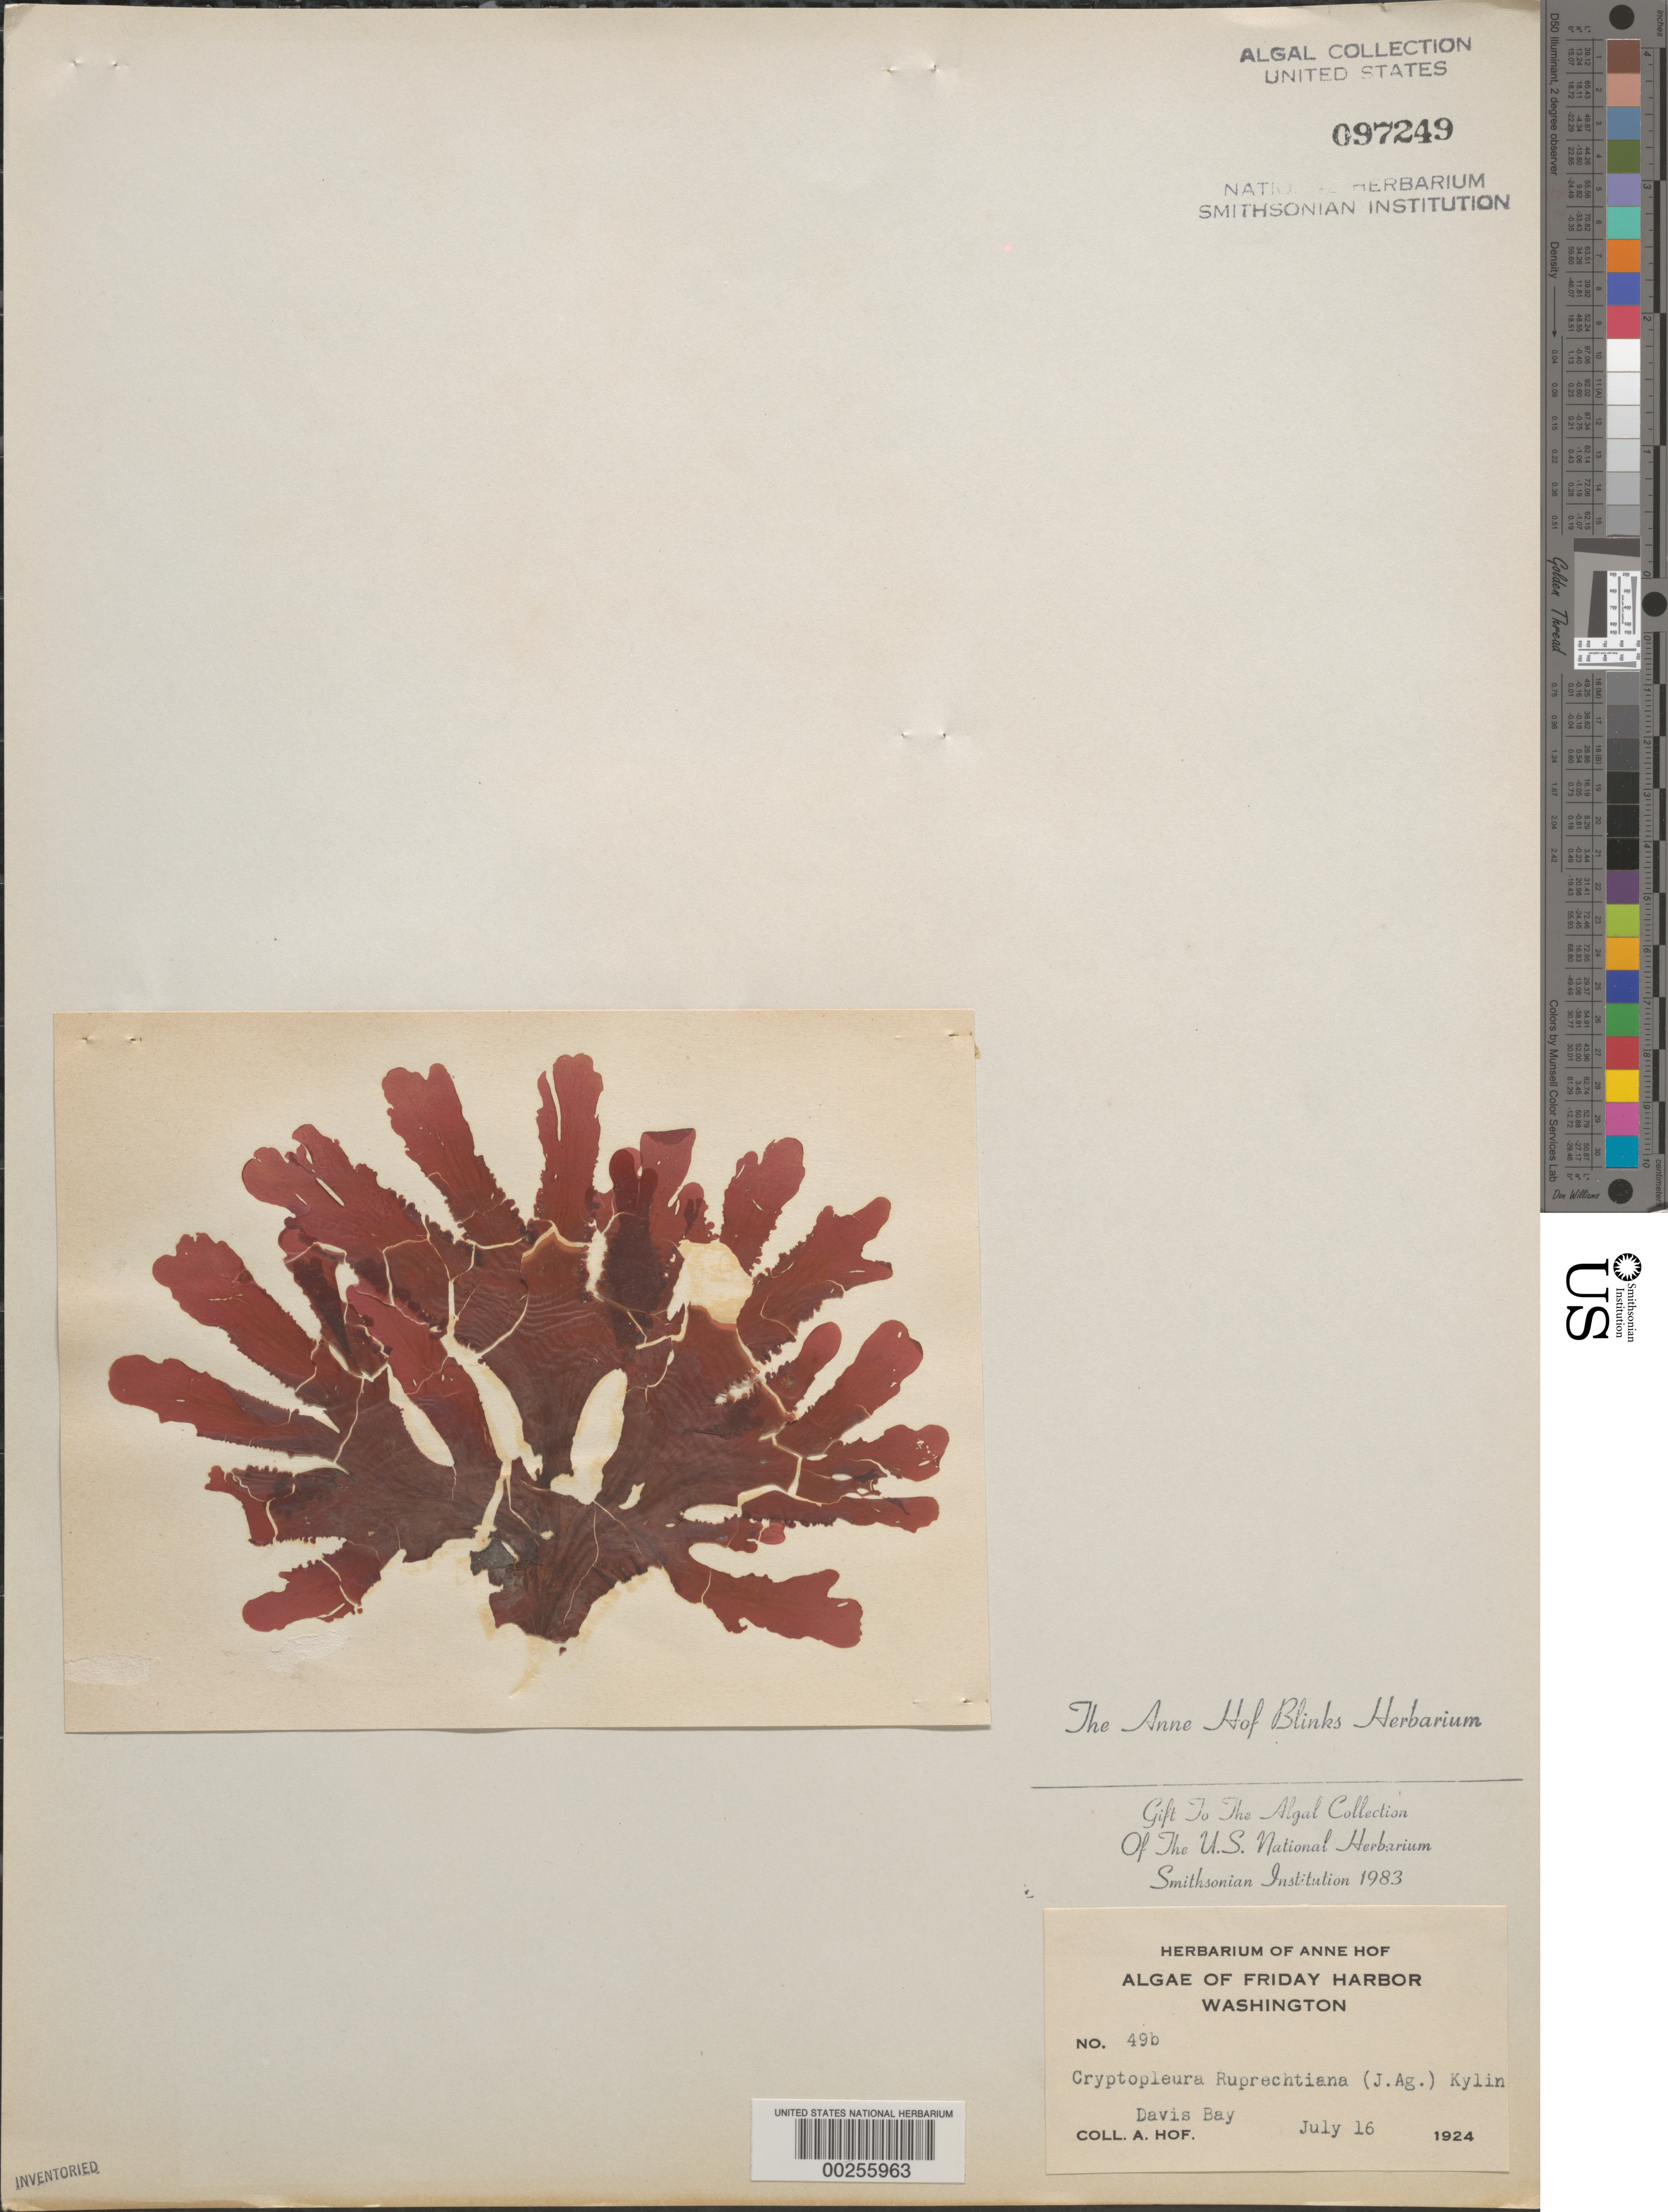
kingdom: Plantae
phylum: Rhodophyta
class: Florideophyceae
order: Ceramiales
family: Delesseriaceae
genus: Cryptopleura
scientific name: Cryptopleura ruprechtiana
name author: (J. Agardh) Kylin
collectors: A. Blinks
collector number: AHB 49b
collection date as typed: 16 Jul 1924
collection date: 1924-07-16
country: United States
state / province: Washington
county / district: San Juan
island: San Juan Island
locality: Davis Bay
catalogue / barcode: US 97249